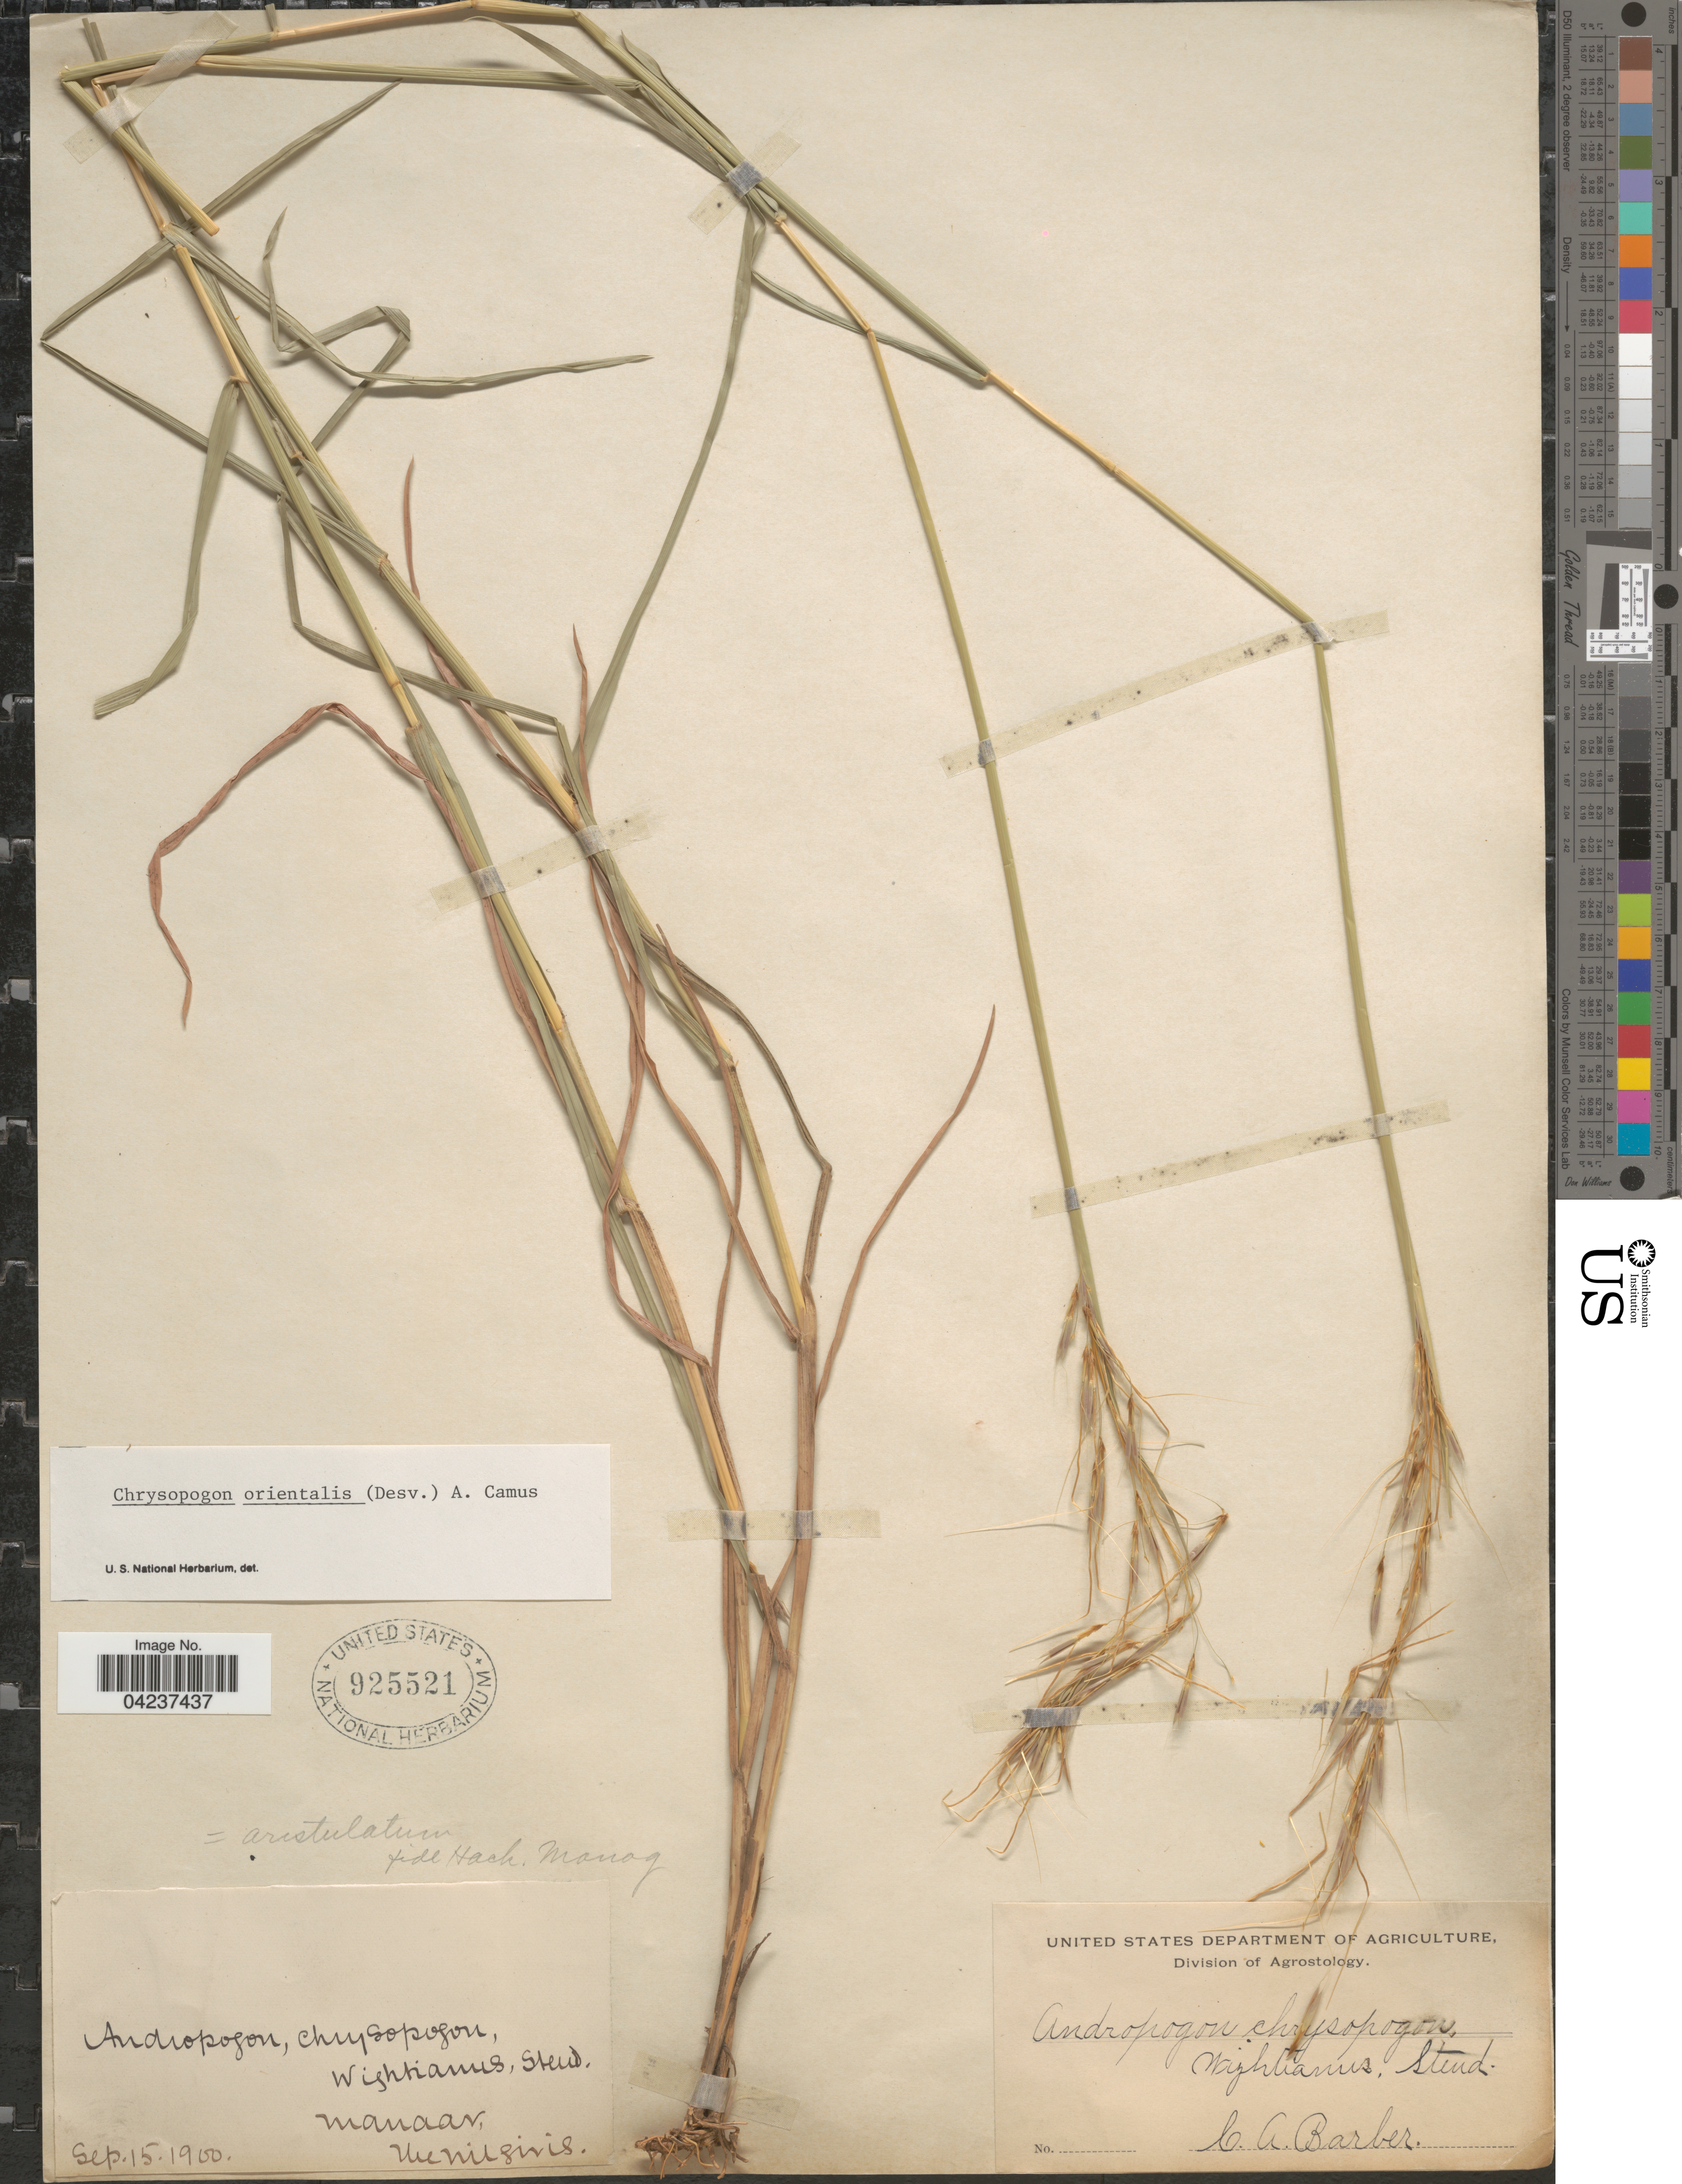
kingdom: Plantae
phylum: Tracheophyta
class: Liliopsida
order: Poales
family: Poaceae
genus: Chrysopogon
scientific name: Chrysopogon orientalis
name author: (Desv.) A. Camus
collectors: C. Barber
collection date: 1900-09-15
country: India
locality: Manaar, the Nilgiris.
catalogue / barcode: US 925521